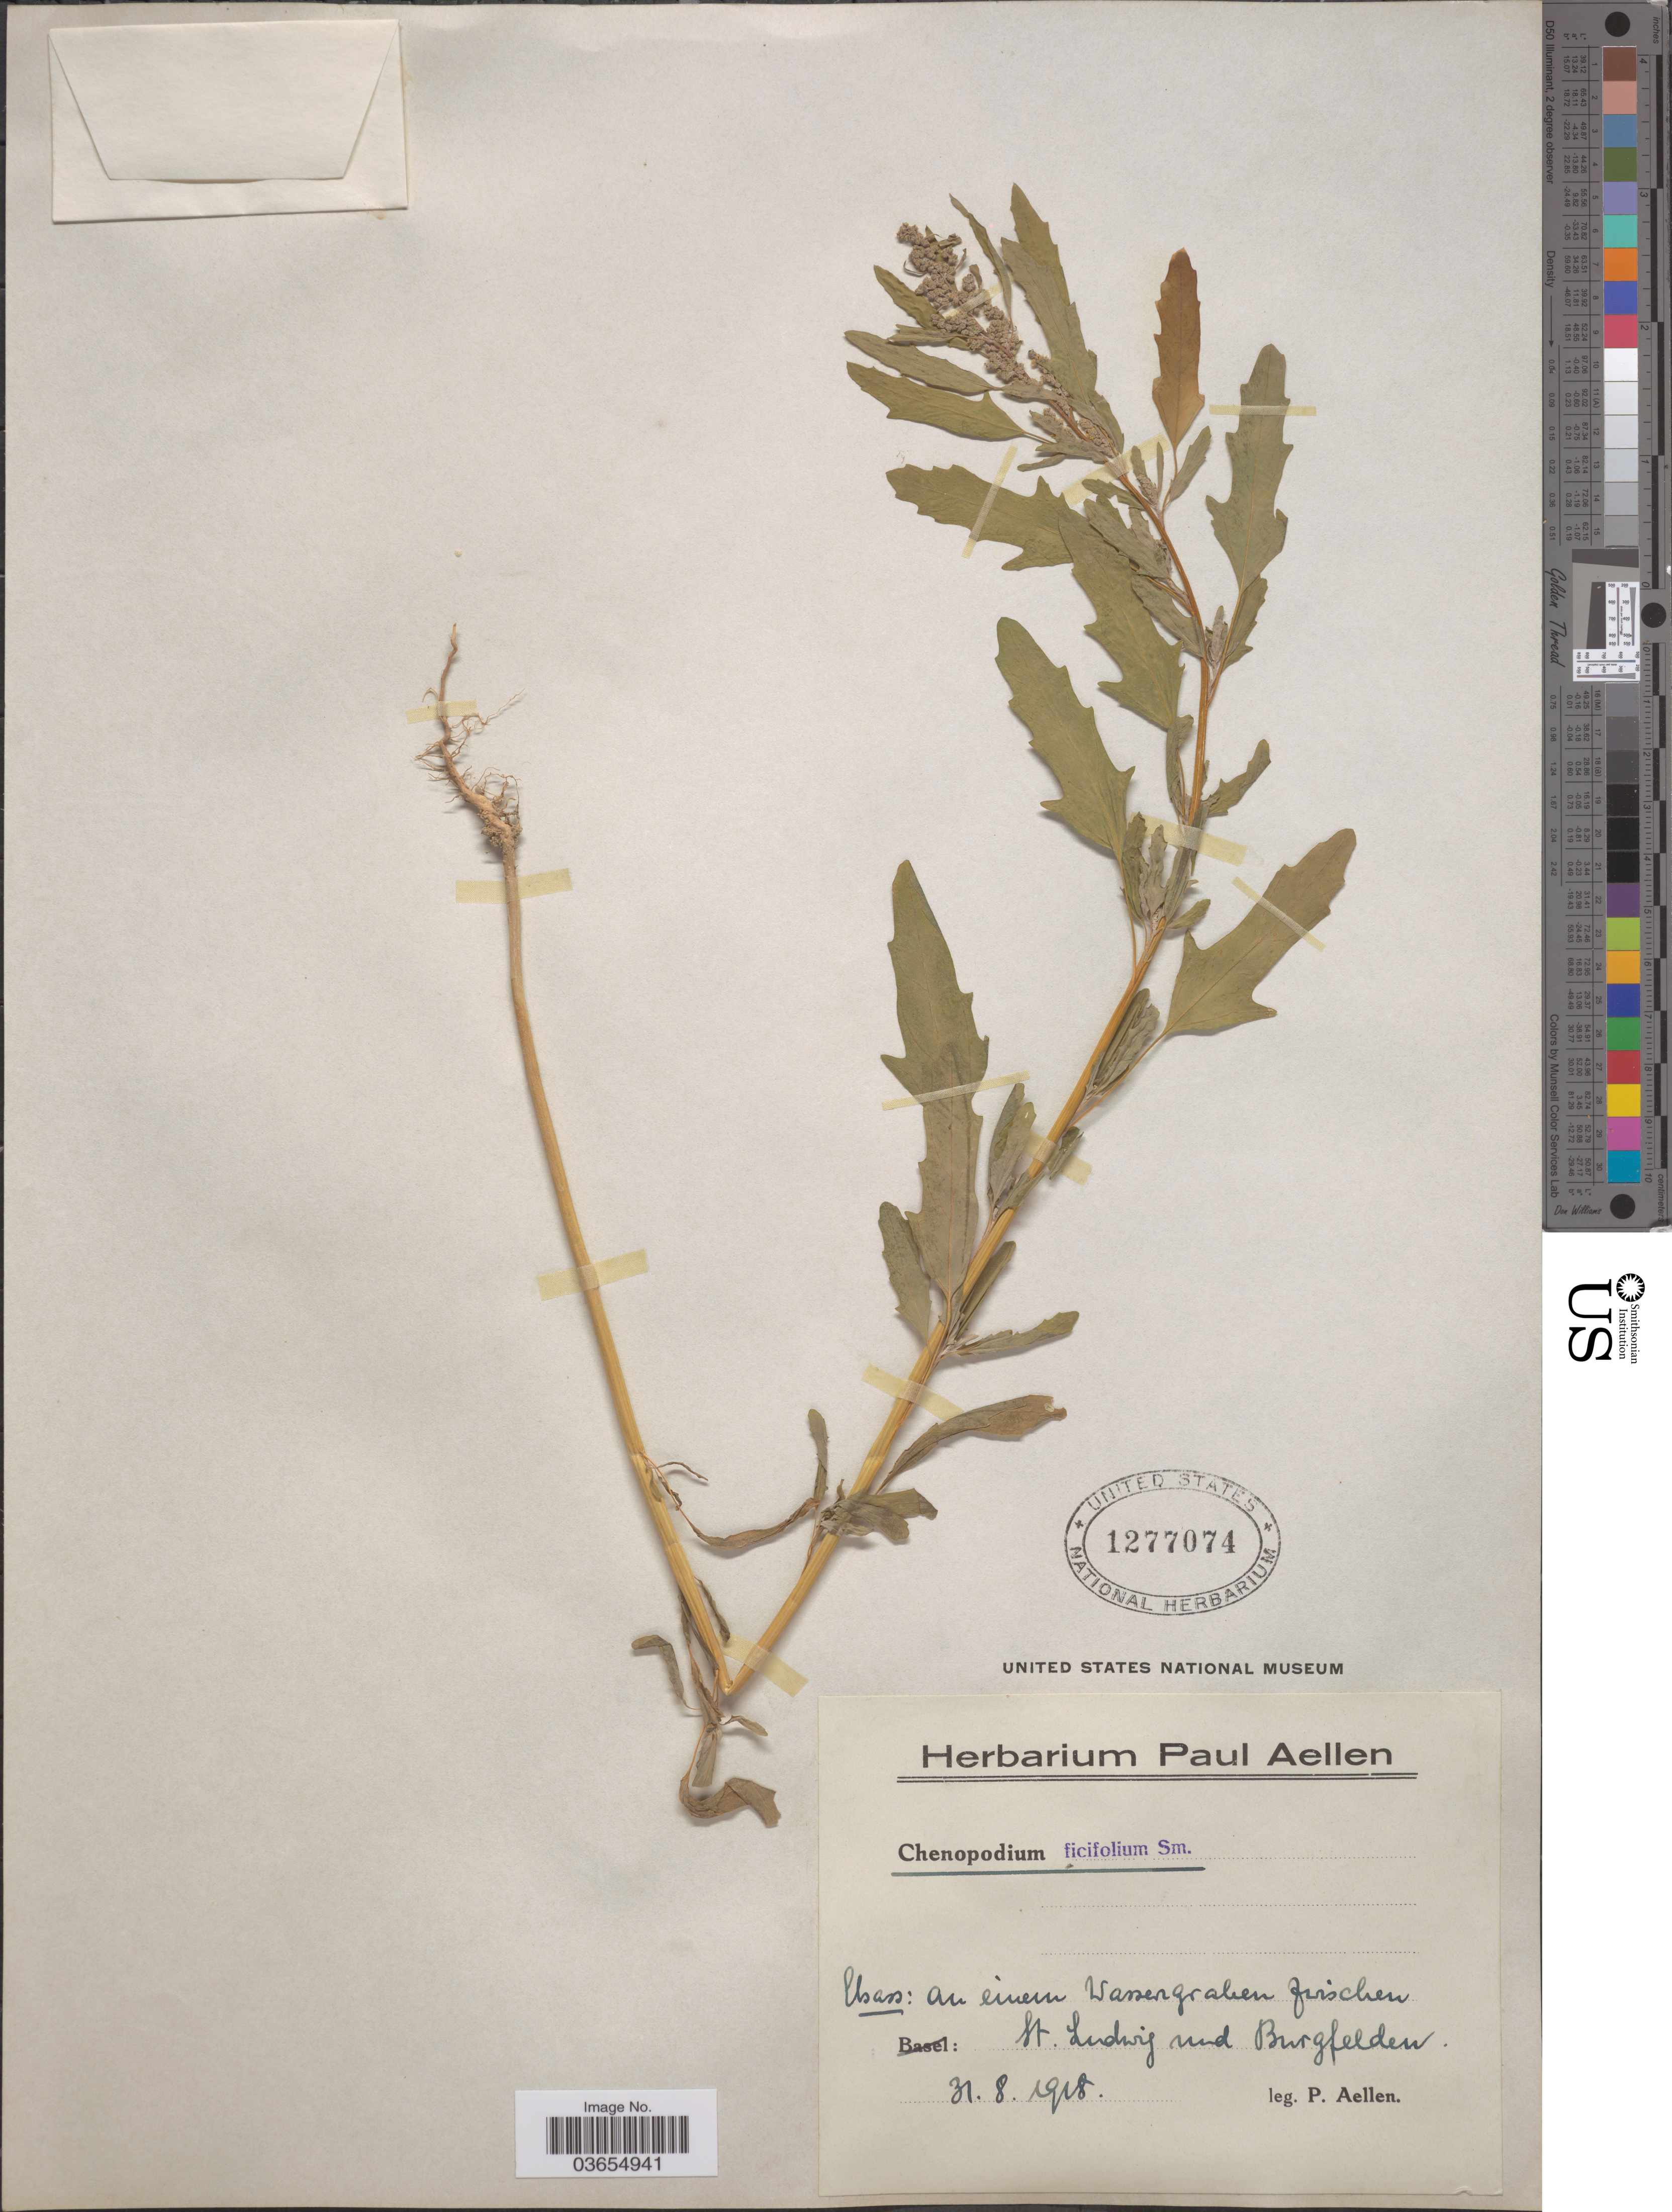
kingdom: Plantae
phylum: Tracheophyta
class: Magnoliopsida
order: Caryophyllales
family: Amaranthaceae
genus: Chenopodium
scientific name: Chenopodium ficifolium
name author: Sm.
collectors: P. Aellen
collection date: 1918-08-31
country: France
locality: Elsass: An einem Wassergraben zwischen St. Ludwig und Burgfelden.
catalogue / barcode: US 1277074